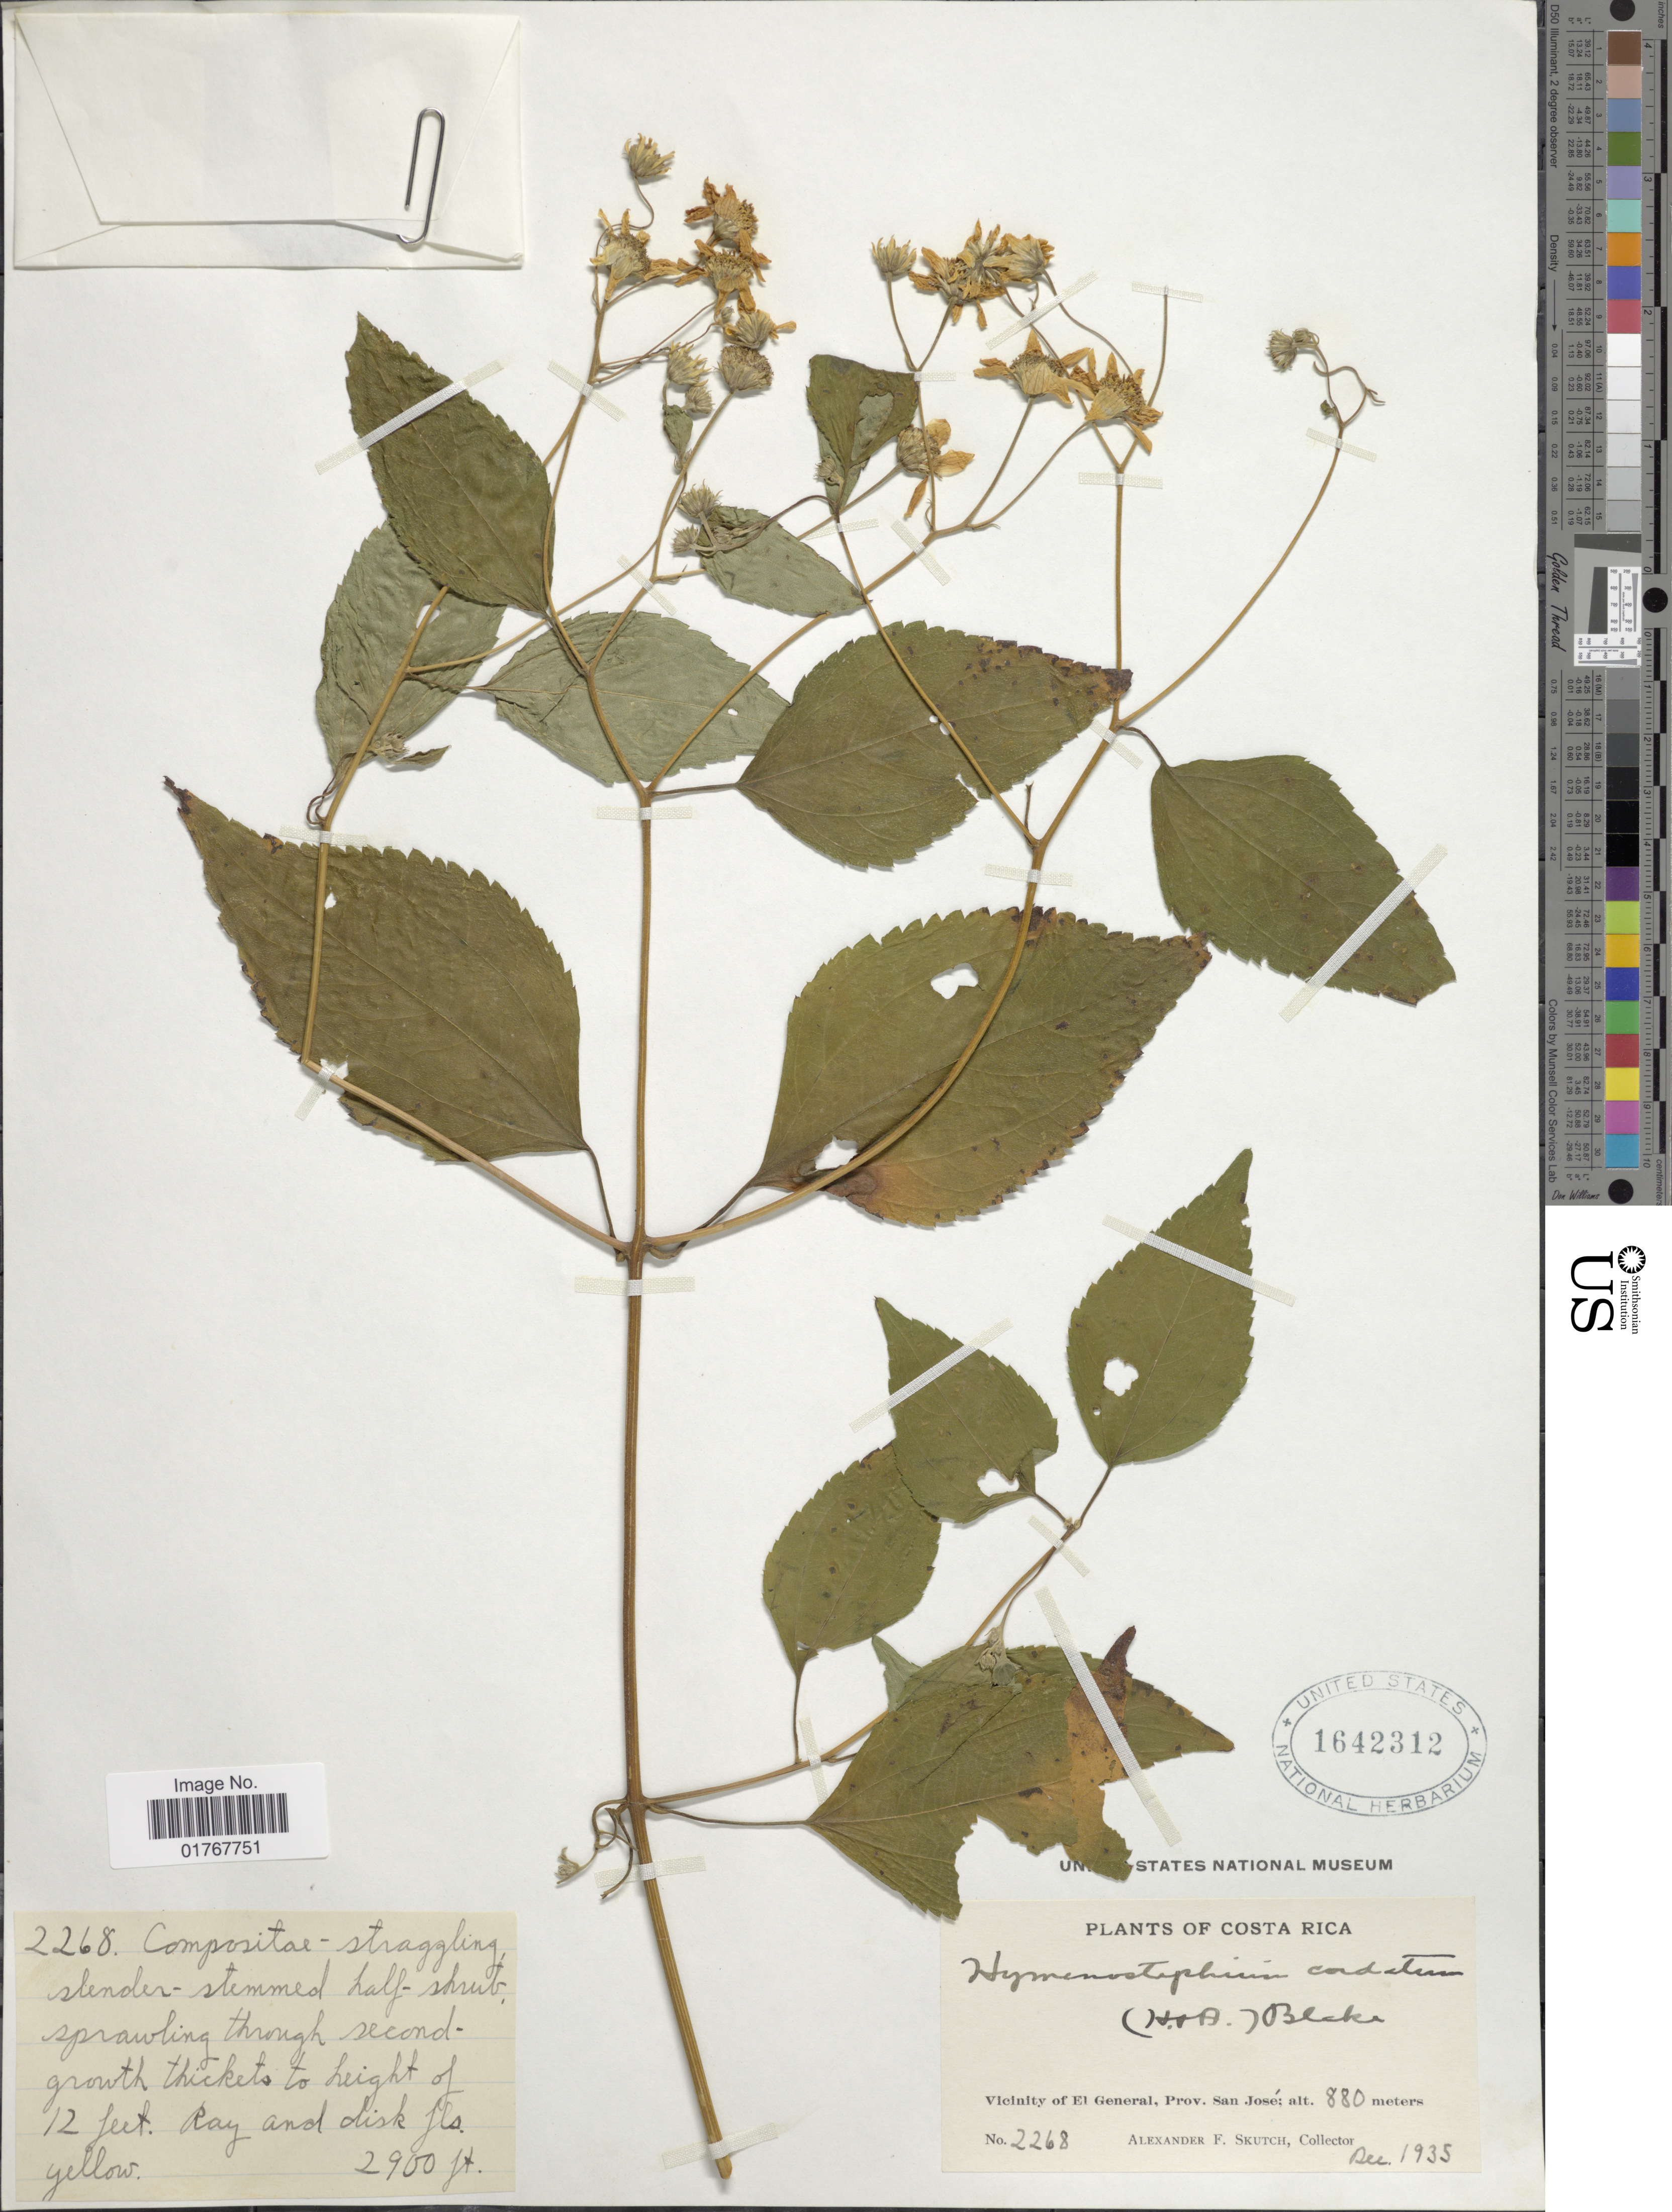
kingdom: Plantae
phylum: Tracheophyta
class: Magnoliopsida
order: Asterales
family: Asteraceae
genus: Viguiera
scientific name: Viguiera cordata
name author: (Hook. & Arn.) D'Arcy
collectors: A. F. Skutch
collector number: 2268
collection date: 1935-12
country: Costa Rica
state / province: San José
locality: Vicinity of El General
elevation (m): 880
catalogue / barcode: US 1642312